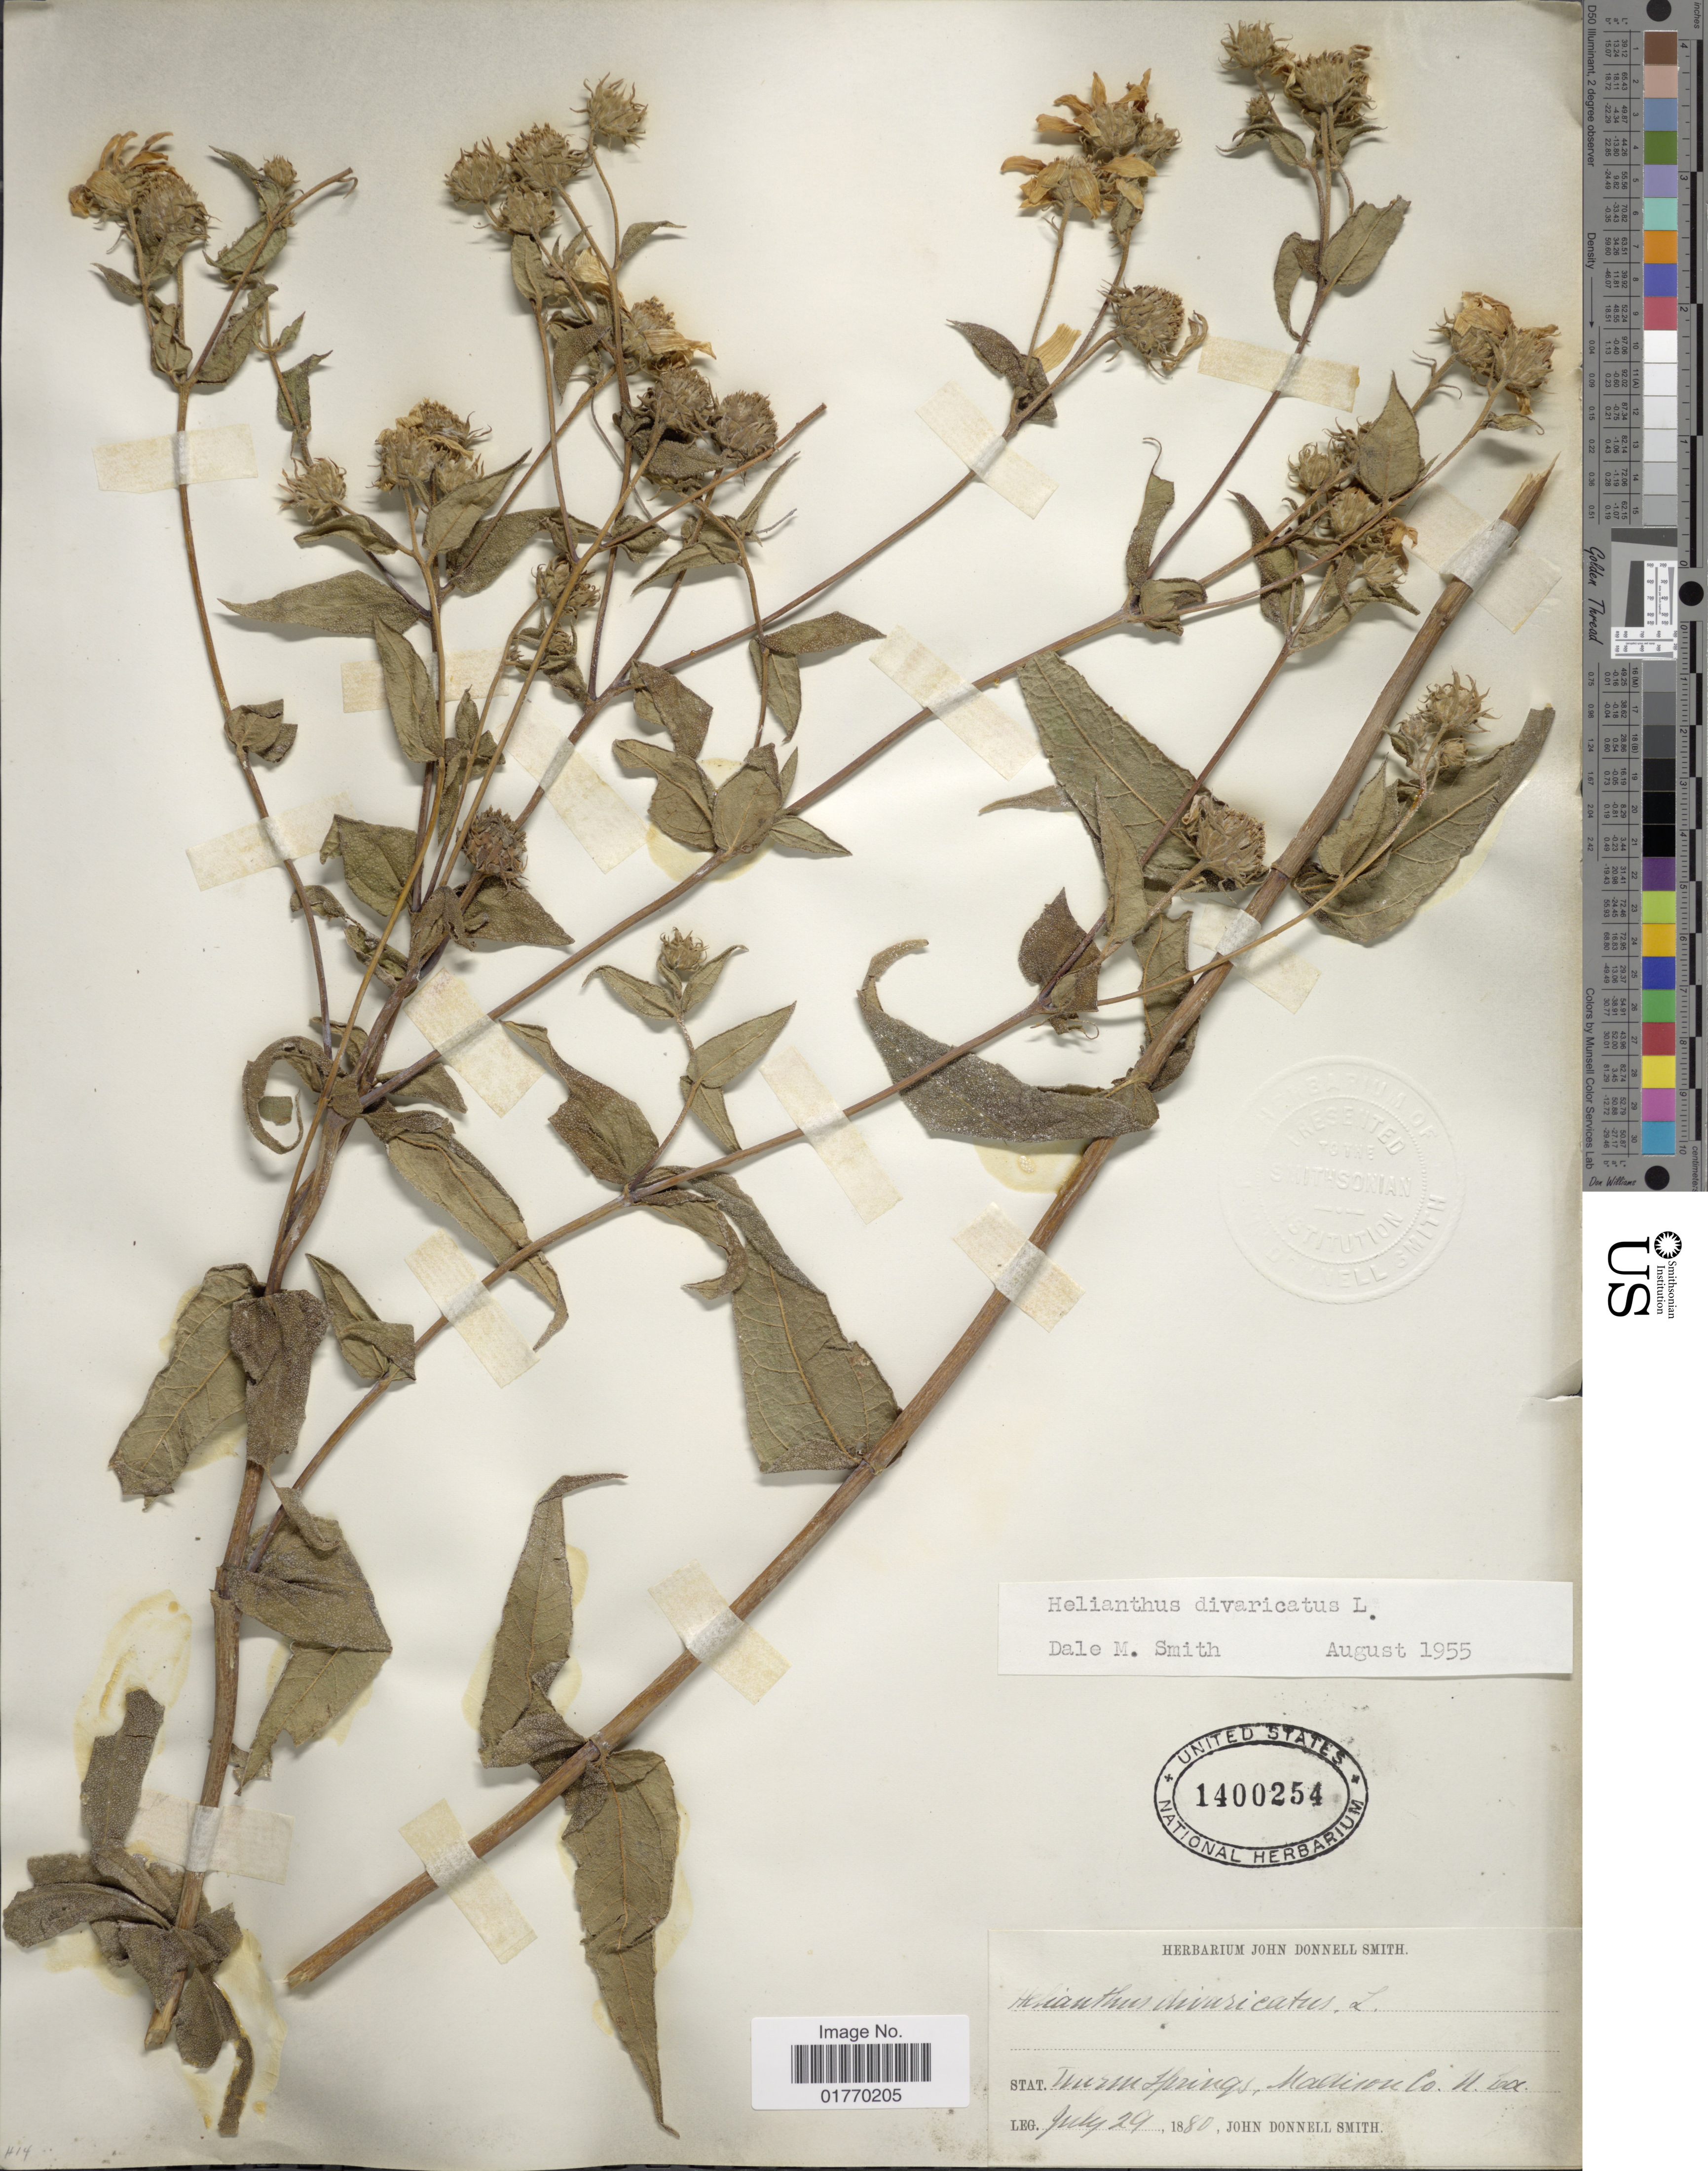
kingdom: Plantae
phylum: Tracheophyta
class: Magnoliopsida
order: Asterales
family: Asteraceae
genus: Helianthus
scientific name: Helianthus divaricatus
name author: L.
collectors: J. Donnell Smith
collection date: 1880-07-29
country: United States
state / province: North Carolina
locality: Turm Springs, Madison Co.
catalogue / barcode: US 1400254